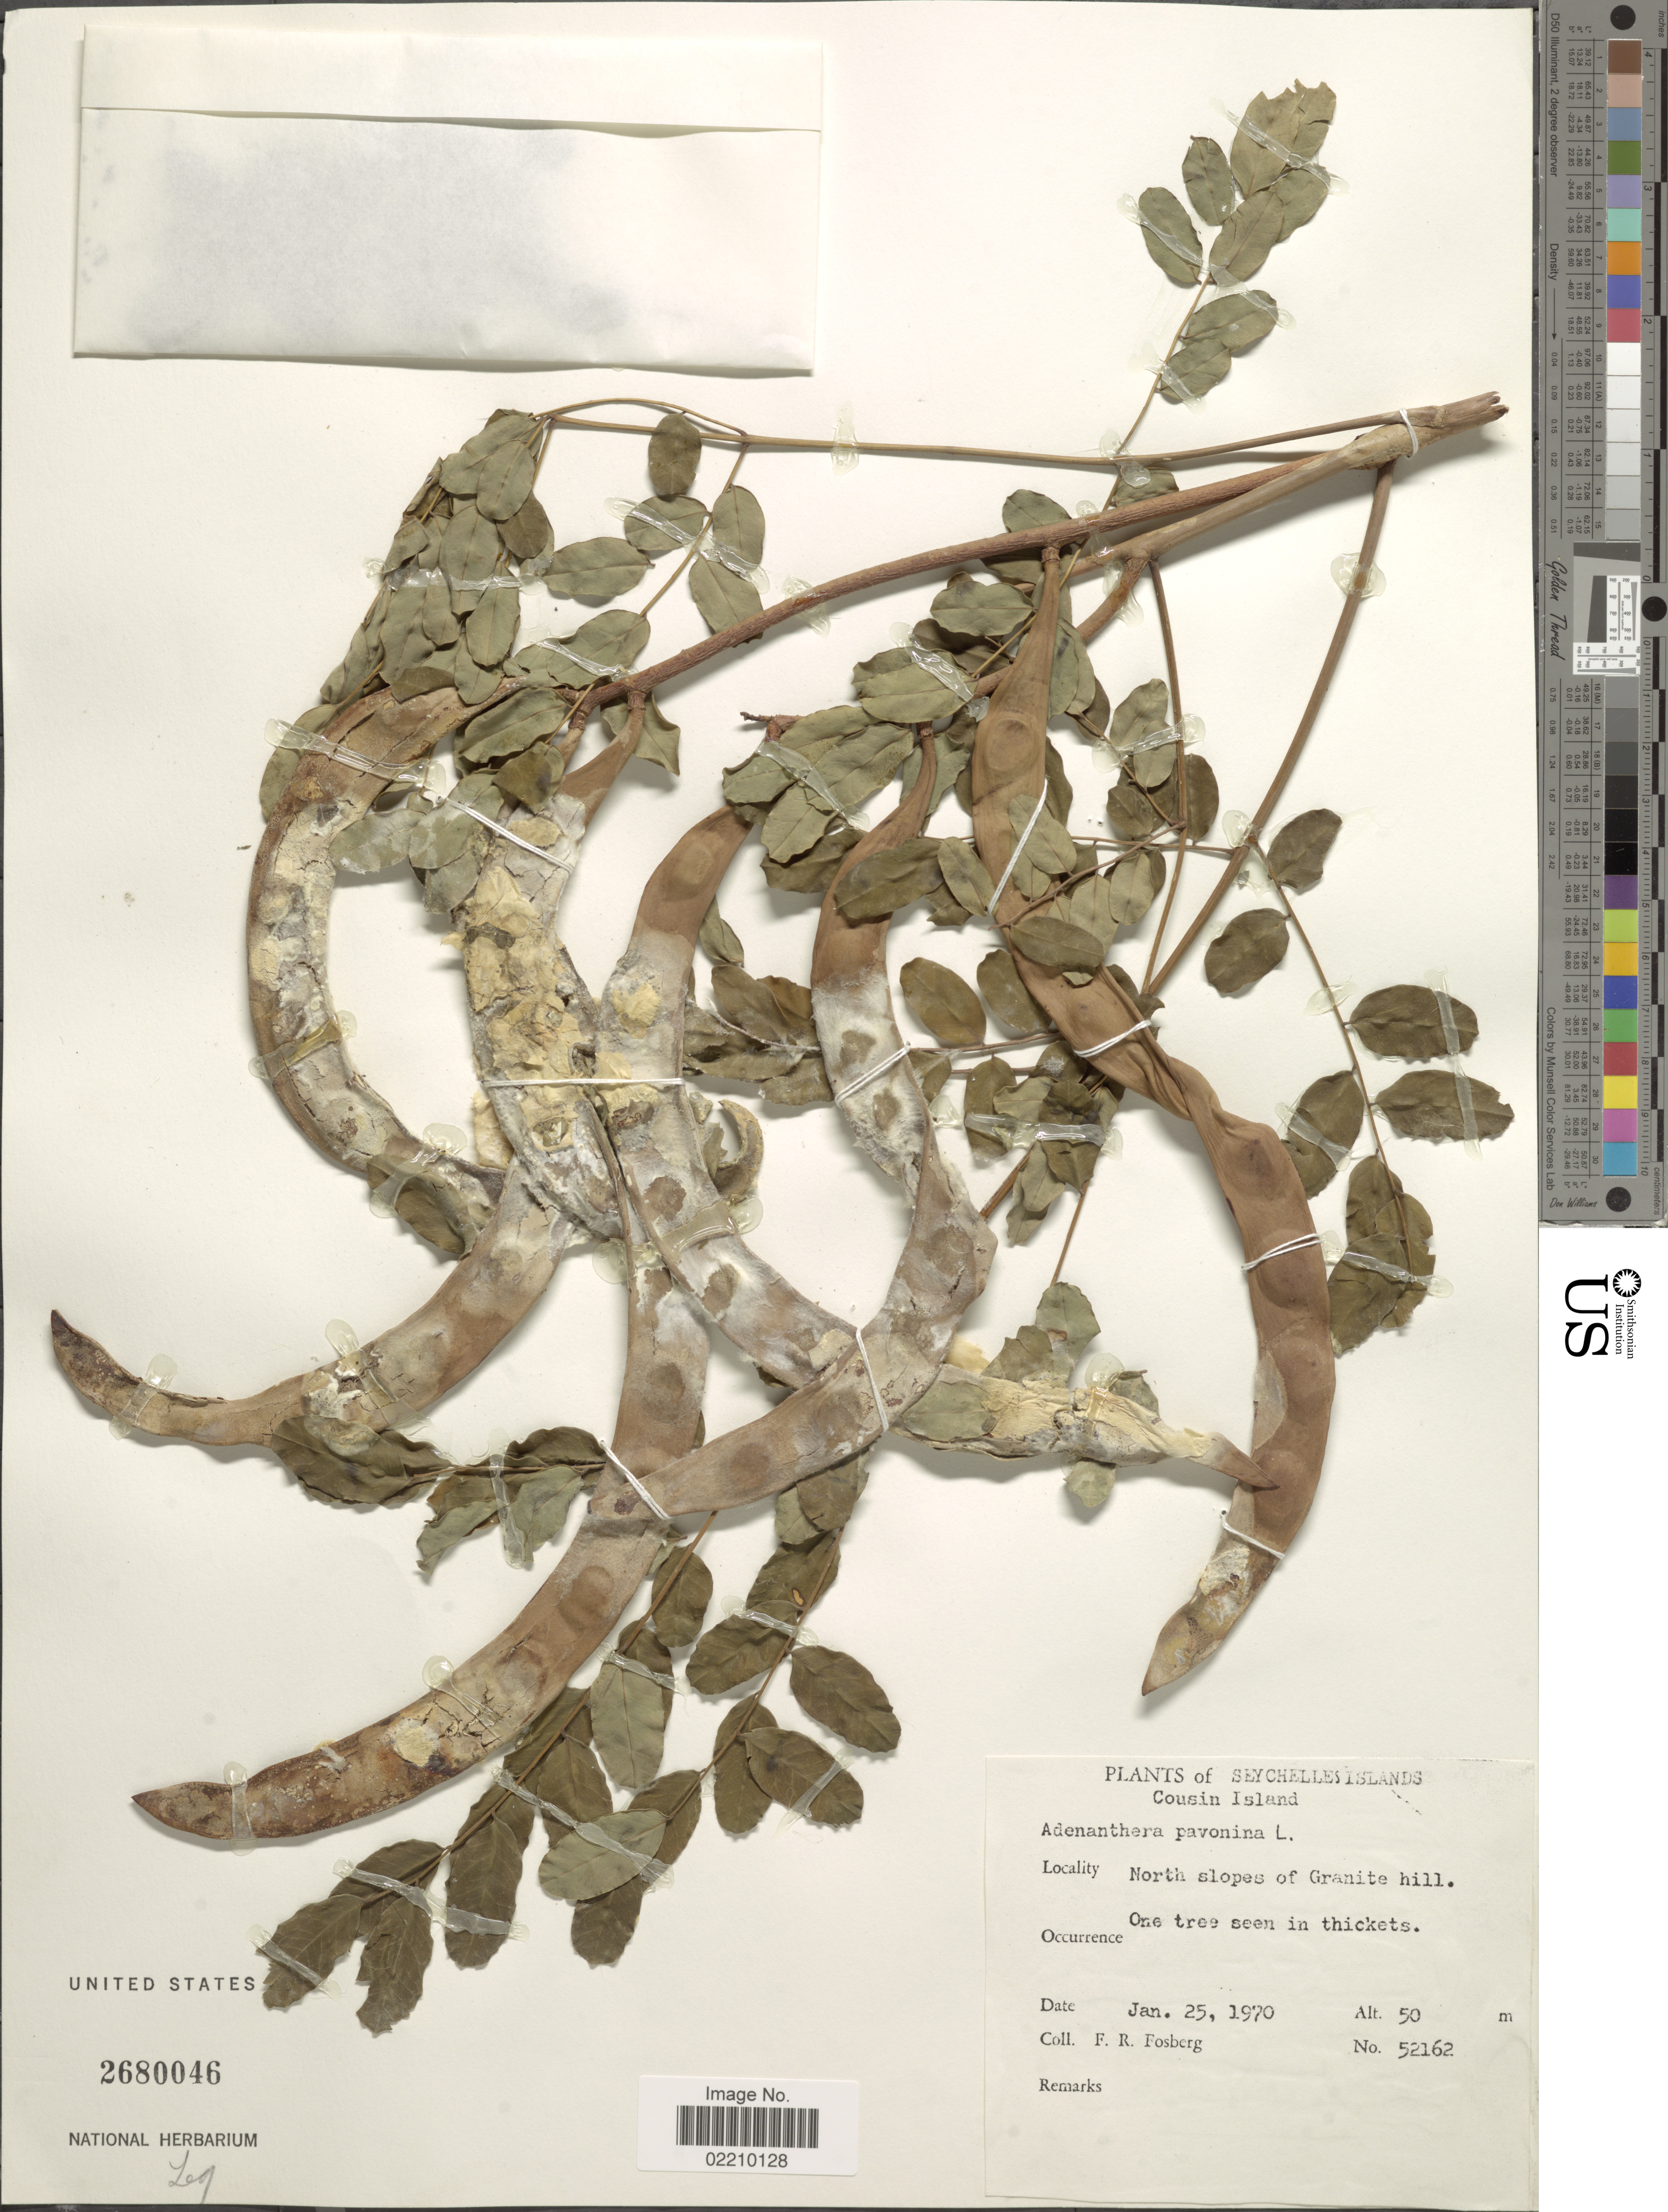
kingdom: Plantae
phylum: Tracheophyta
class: Magnoliopsida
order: Fabales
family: Fabaceae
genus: Adenanthera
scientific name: Adenanthera pavonina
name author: L.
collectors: F. R. Fosberg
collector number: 52162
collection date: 1970-01-25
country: Seychelles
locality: Seychelles Islands, Cousin Island, North slopes of Granite hill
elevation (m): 50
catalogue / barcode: US 2680046